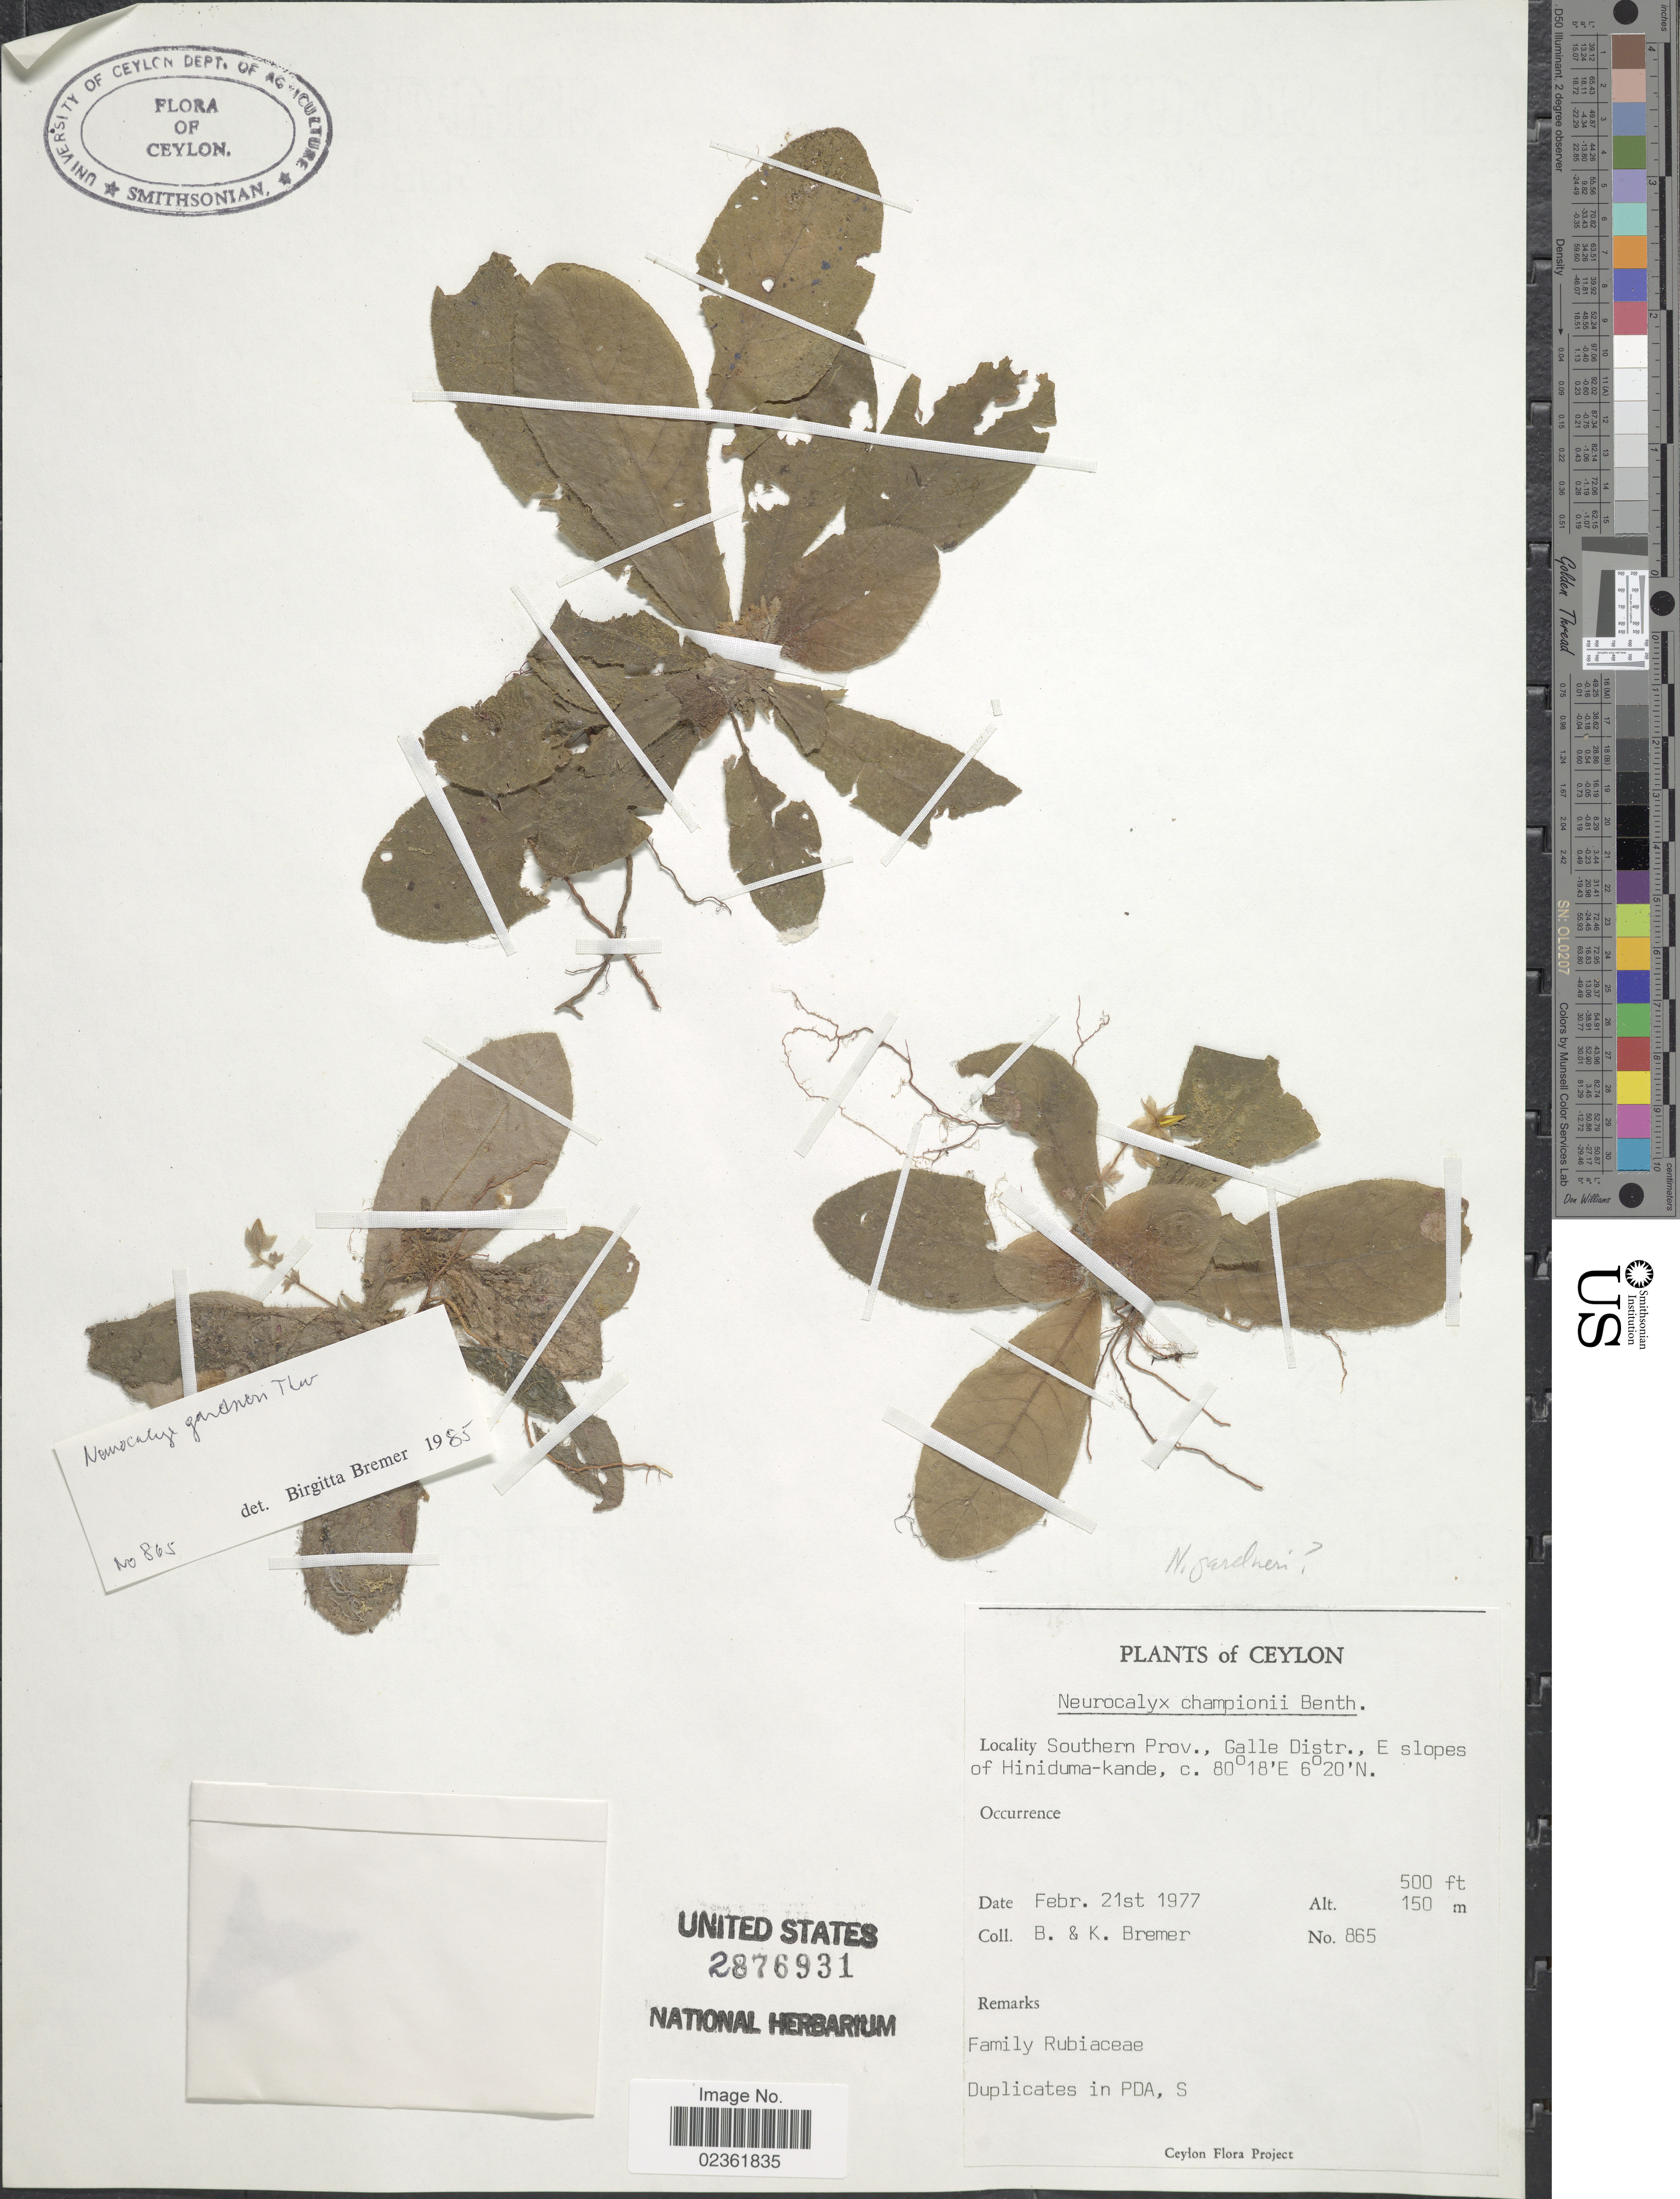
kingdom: Plantae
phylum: Tracheophyta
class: Magnoliopsida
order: Gentianales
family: Rubiaceae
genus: Neurocalyx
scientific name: Neurocalyx gardneri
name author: Thwaites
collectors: B. Bremer & K. Bremer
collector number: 865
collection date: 1977-02-21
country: Sri Lanka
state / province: Southern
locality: Ceylon, Galle Distr., E slopes of Hiniduma-kande.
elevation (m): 150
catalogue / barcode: US 2876931